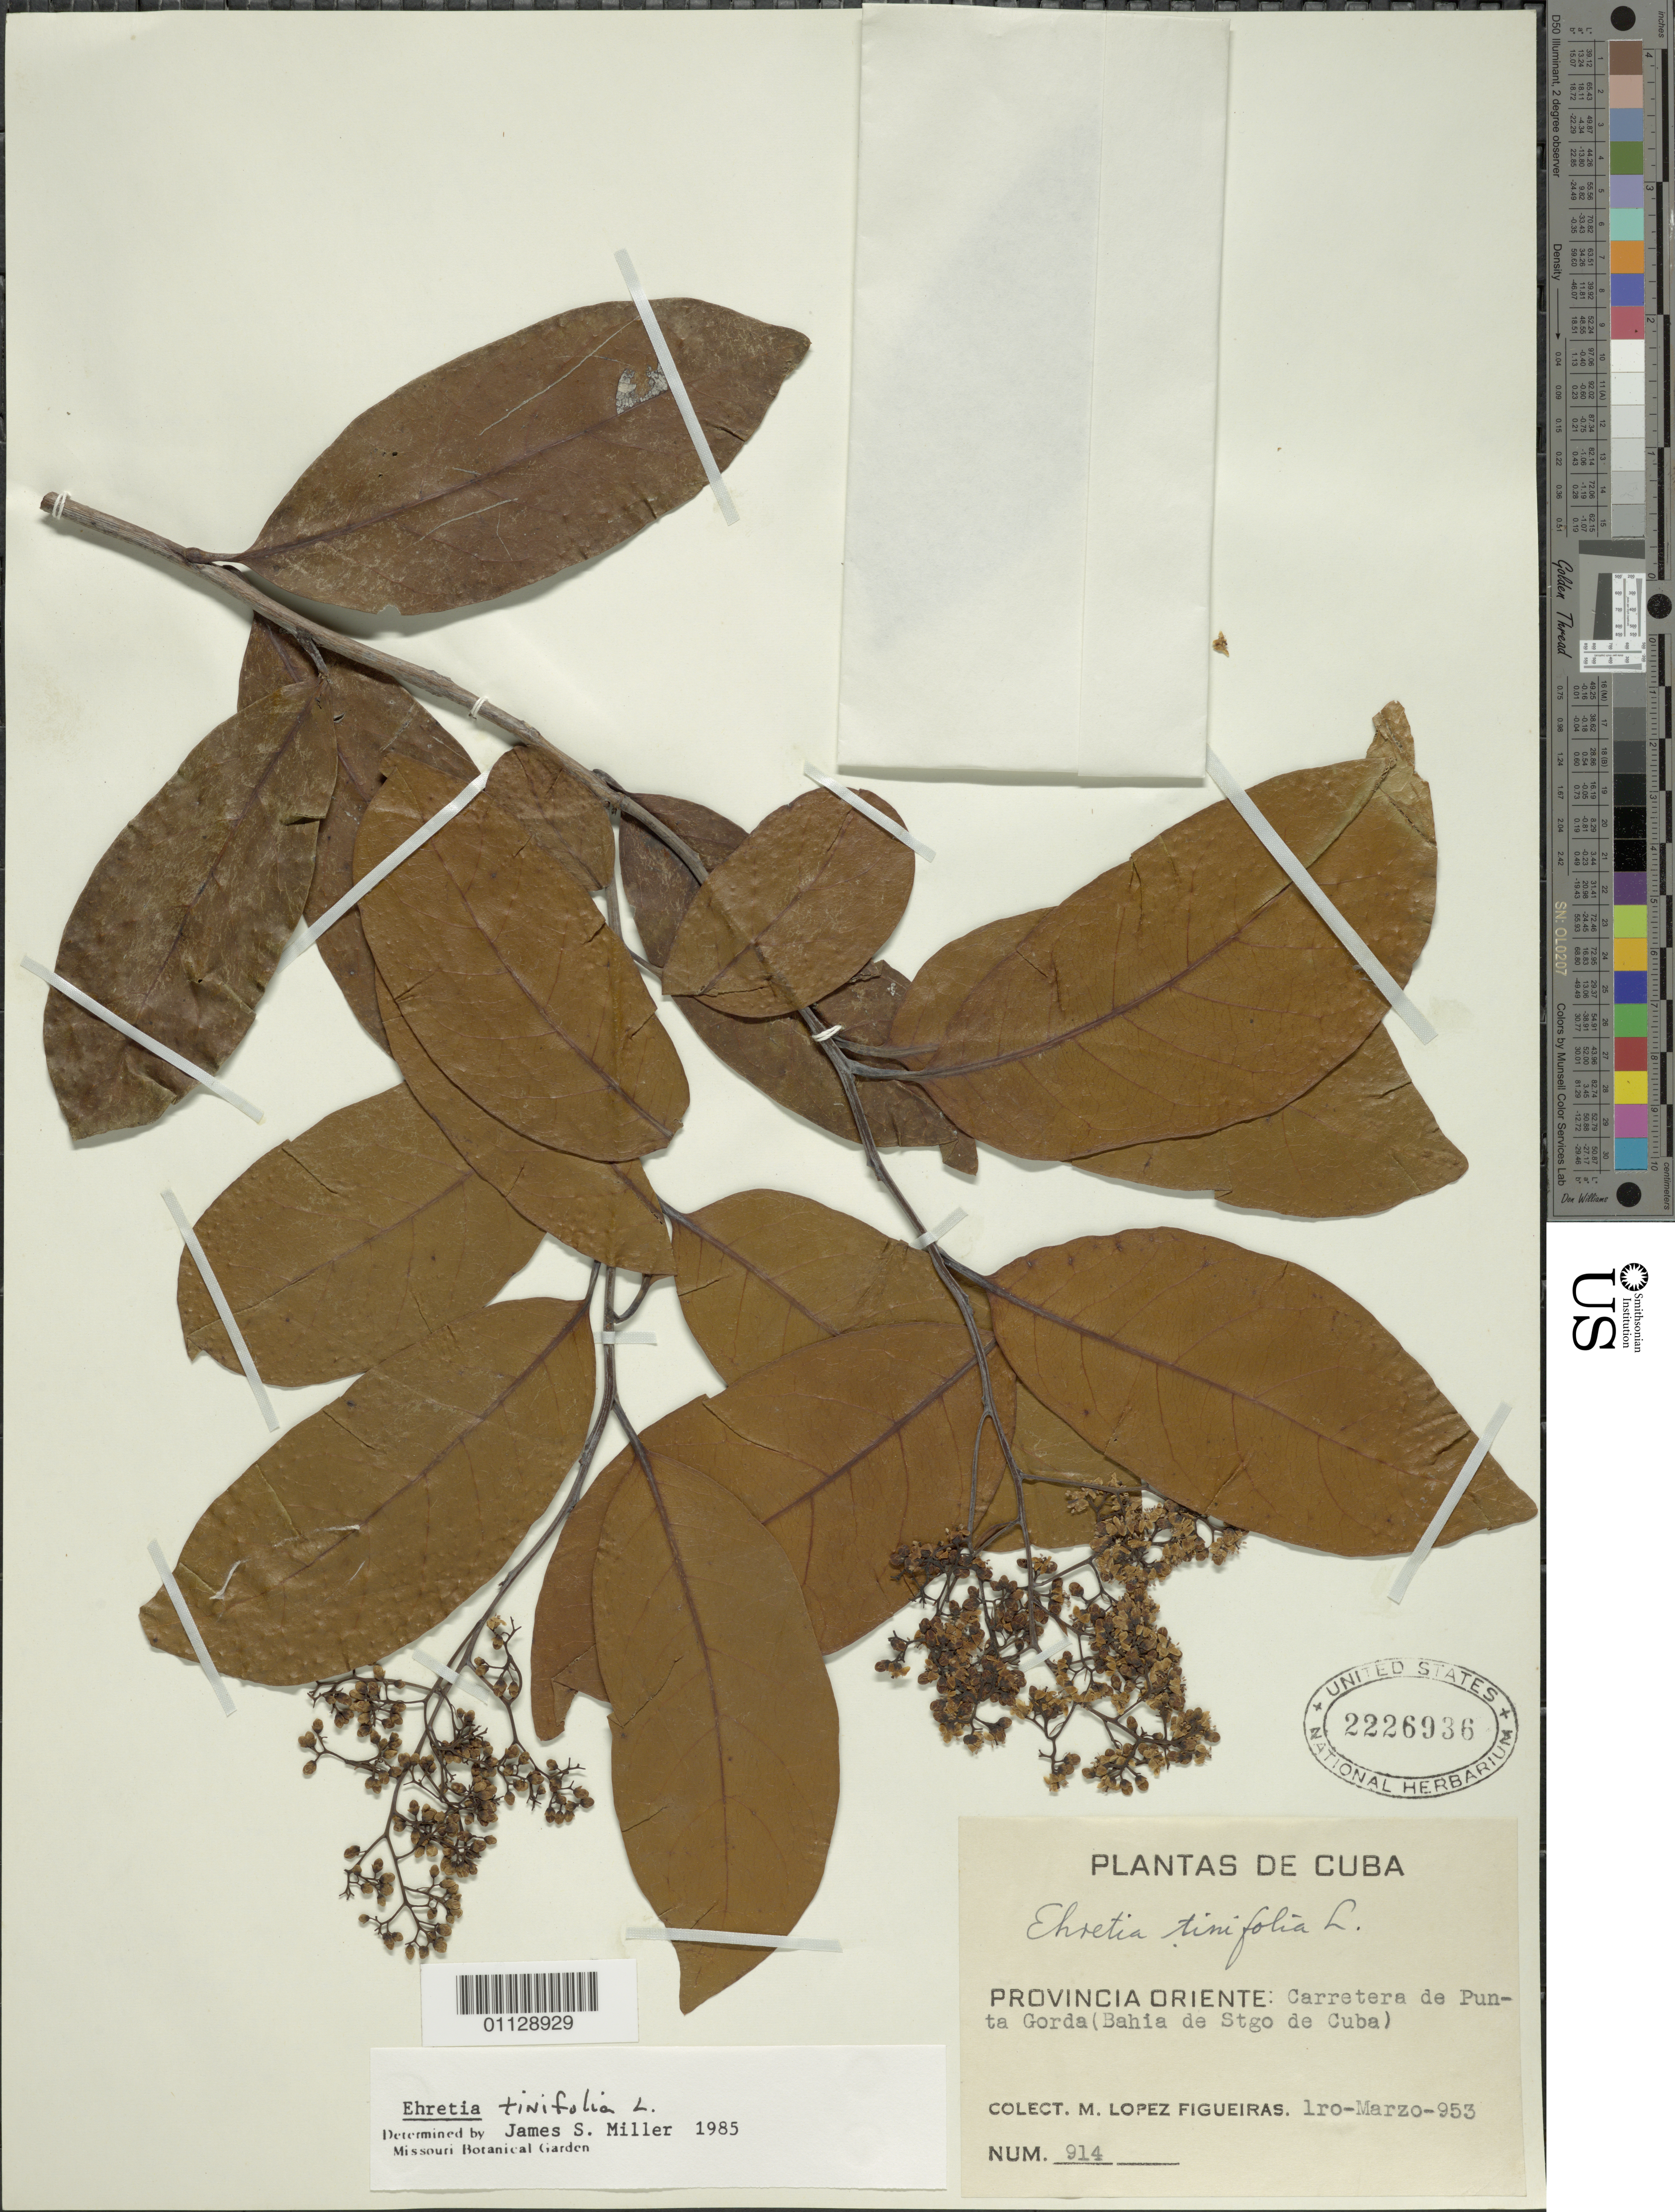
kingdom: Plantae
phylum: Tracheophyta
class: Magnoliopsida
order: Boraginales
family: Ehretiaceae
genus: Ehretia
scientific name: Ehretia tinifolia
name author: L.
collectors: M. López Figueiras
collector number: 914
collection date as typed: Mar 1953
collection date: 1953-03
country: Cuba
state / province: Oriente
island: Cuba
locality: Carretera de Punta Gorda (Bahia de Stgo de Cuba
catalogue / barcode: US 2226936